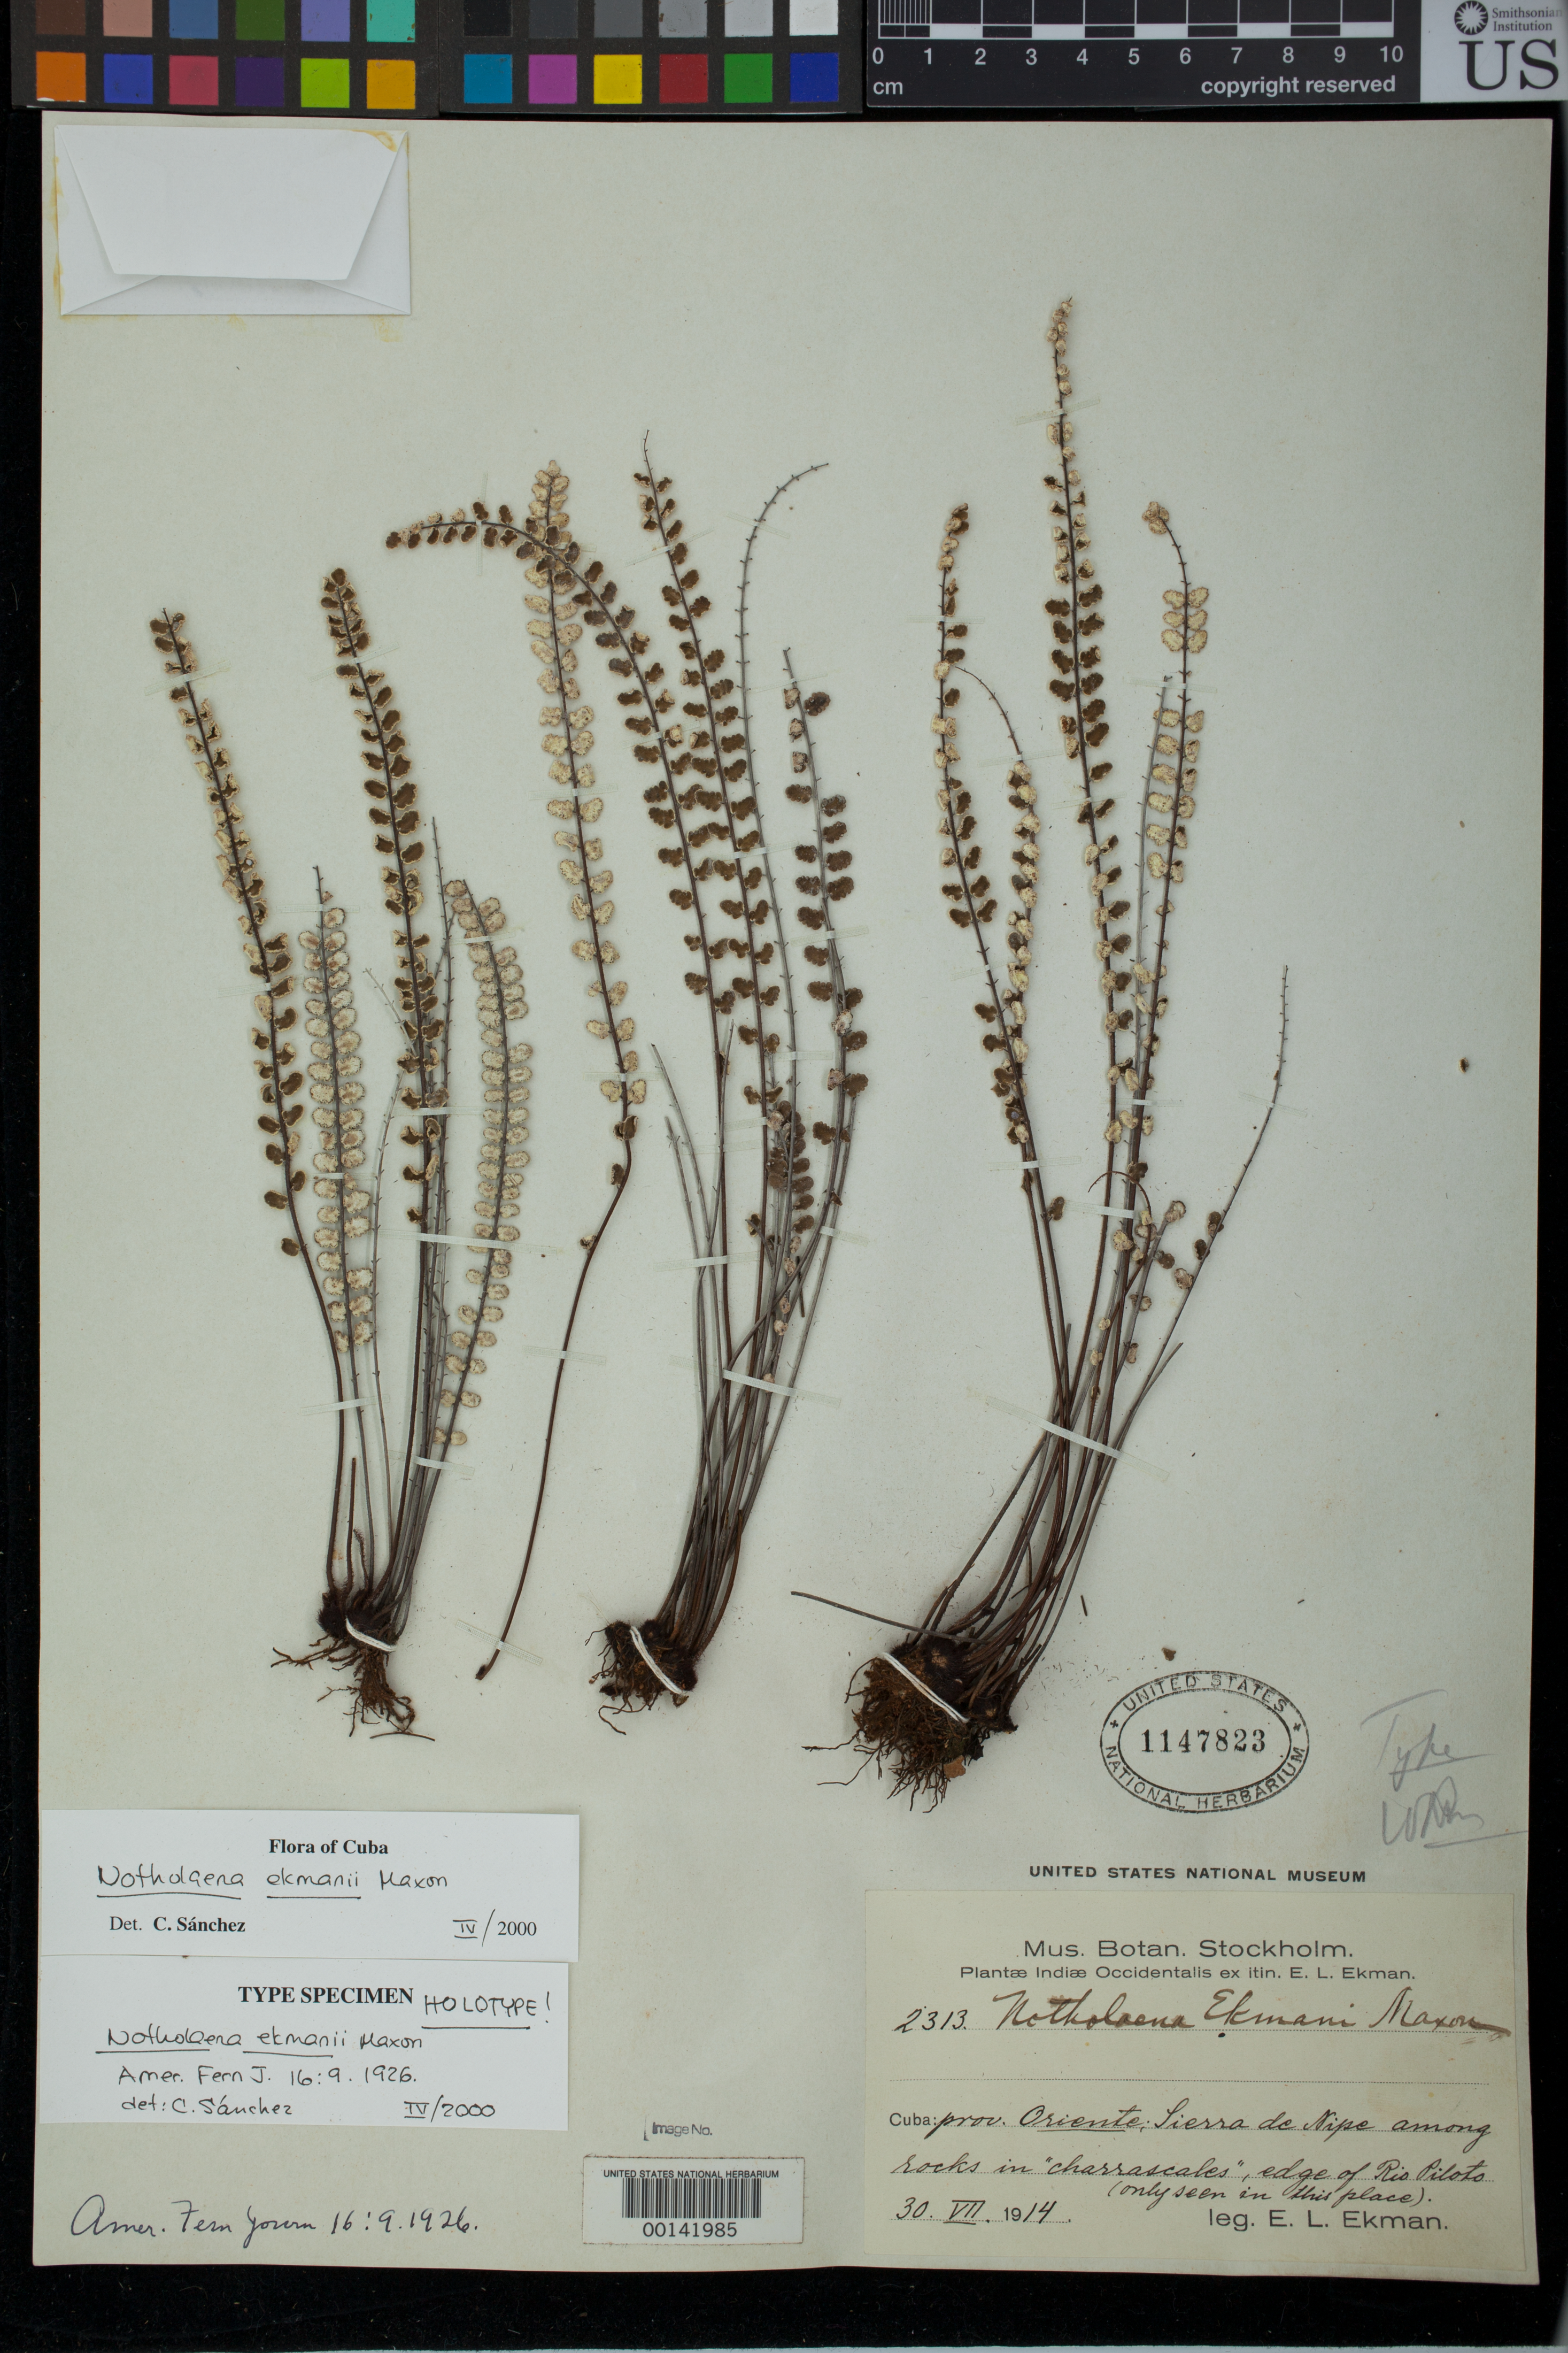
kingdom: Plantae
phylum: Tracheophyta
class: Polypodiopsida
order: Polypodiales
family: Pteridaceae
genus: Notholaena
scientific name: Notholaena ekmanii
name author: Maxon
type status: Holotype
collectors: E. L. Ekman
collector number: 2313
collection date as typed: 20 Jul 1914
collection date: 1914-07-20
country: Cuba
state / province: Oriente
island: Greater Antilles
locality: Sierra de Nipe, edge of Piloto.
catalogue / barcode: US 1147823